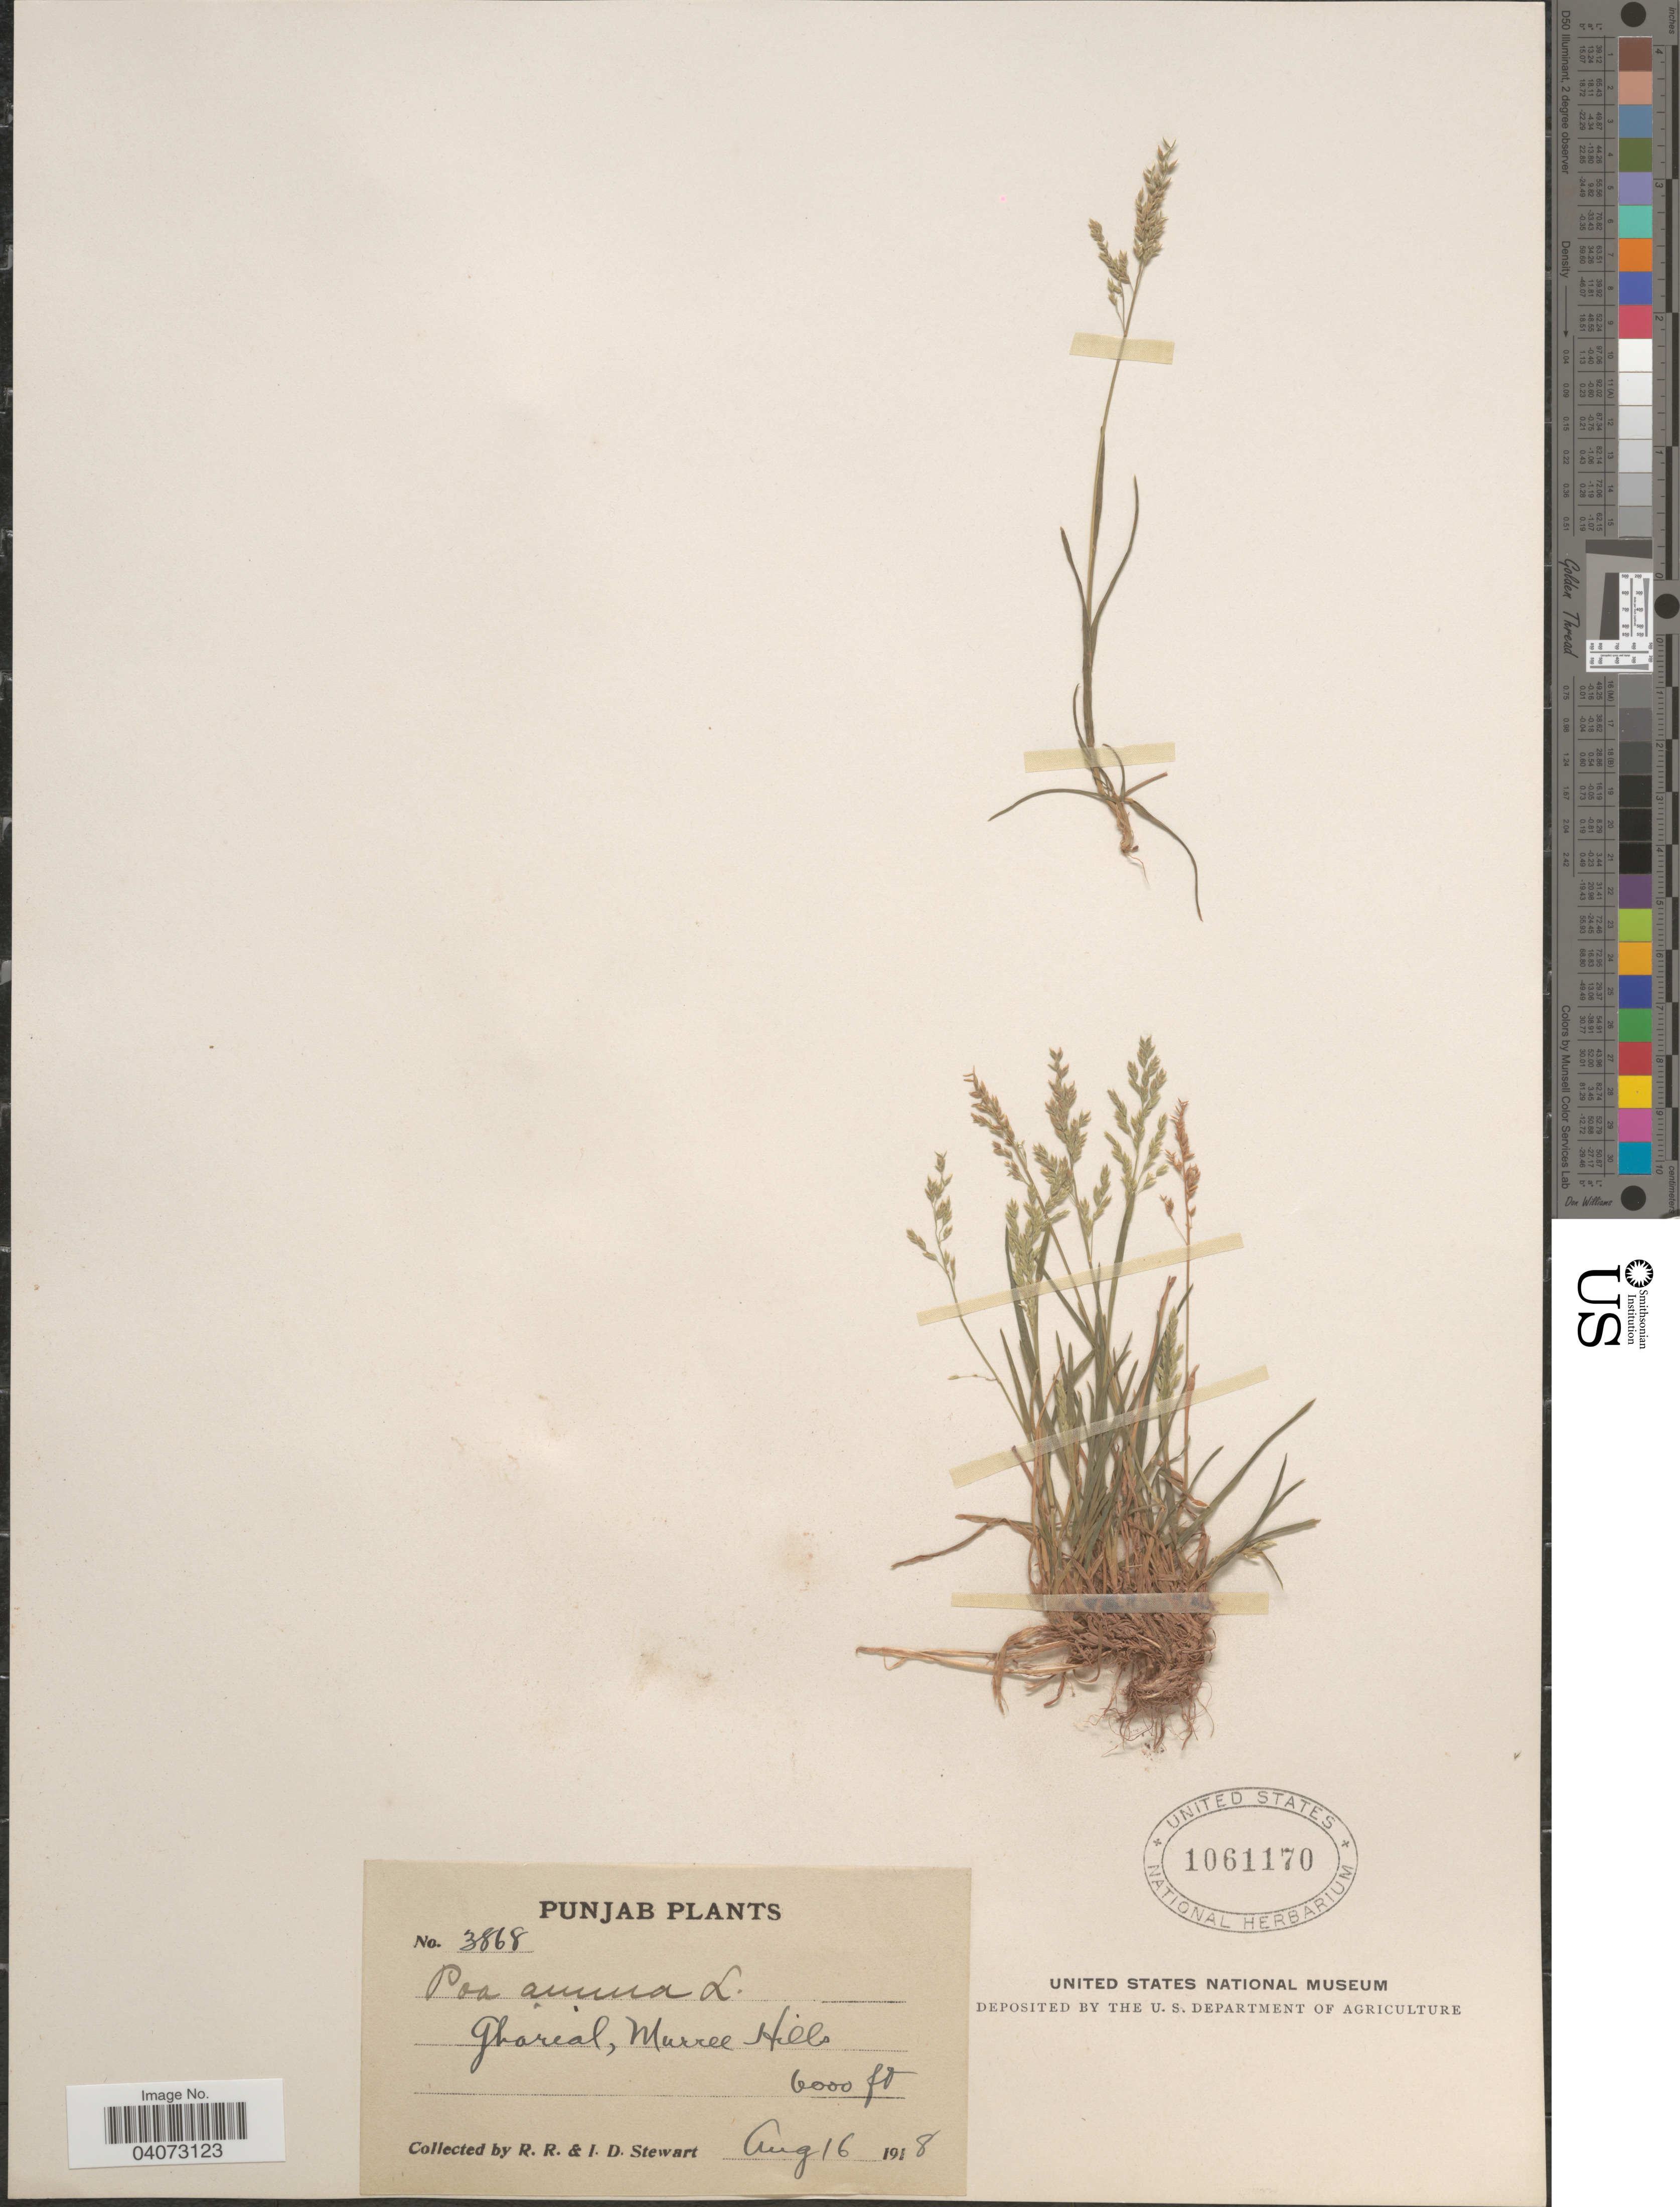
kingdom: Plantae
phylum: Tracheophyta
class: Liliopsida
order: Poales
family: Poaceae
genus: Poa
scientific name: Poa annua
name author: L.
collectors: R. Stewart & I. Stewart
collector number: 3868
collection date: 1918-08-16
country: Pakistan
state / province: Punjab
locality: Gharial, Murree Hills.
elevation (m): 1829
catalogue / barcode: US 1061170